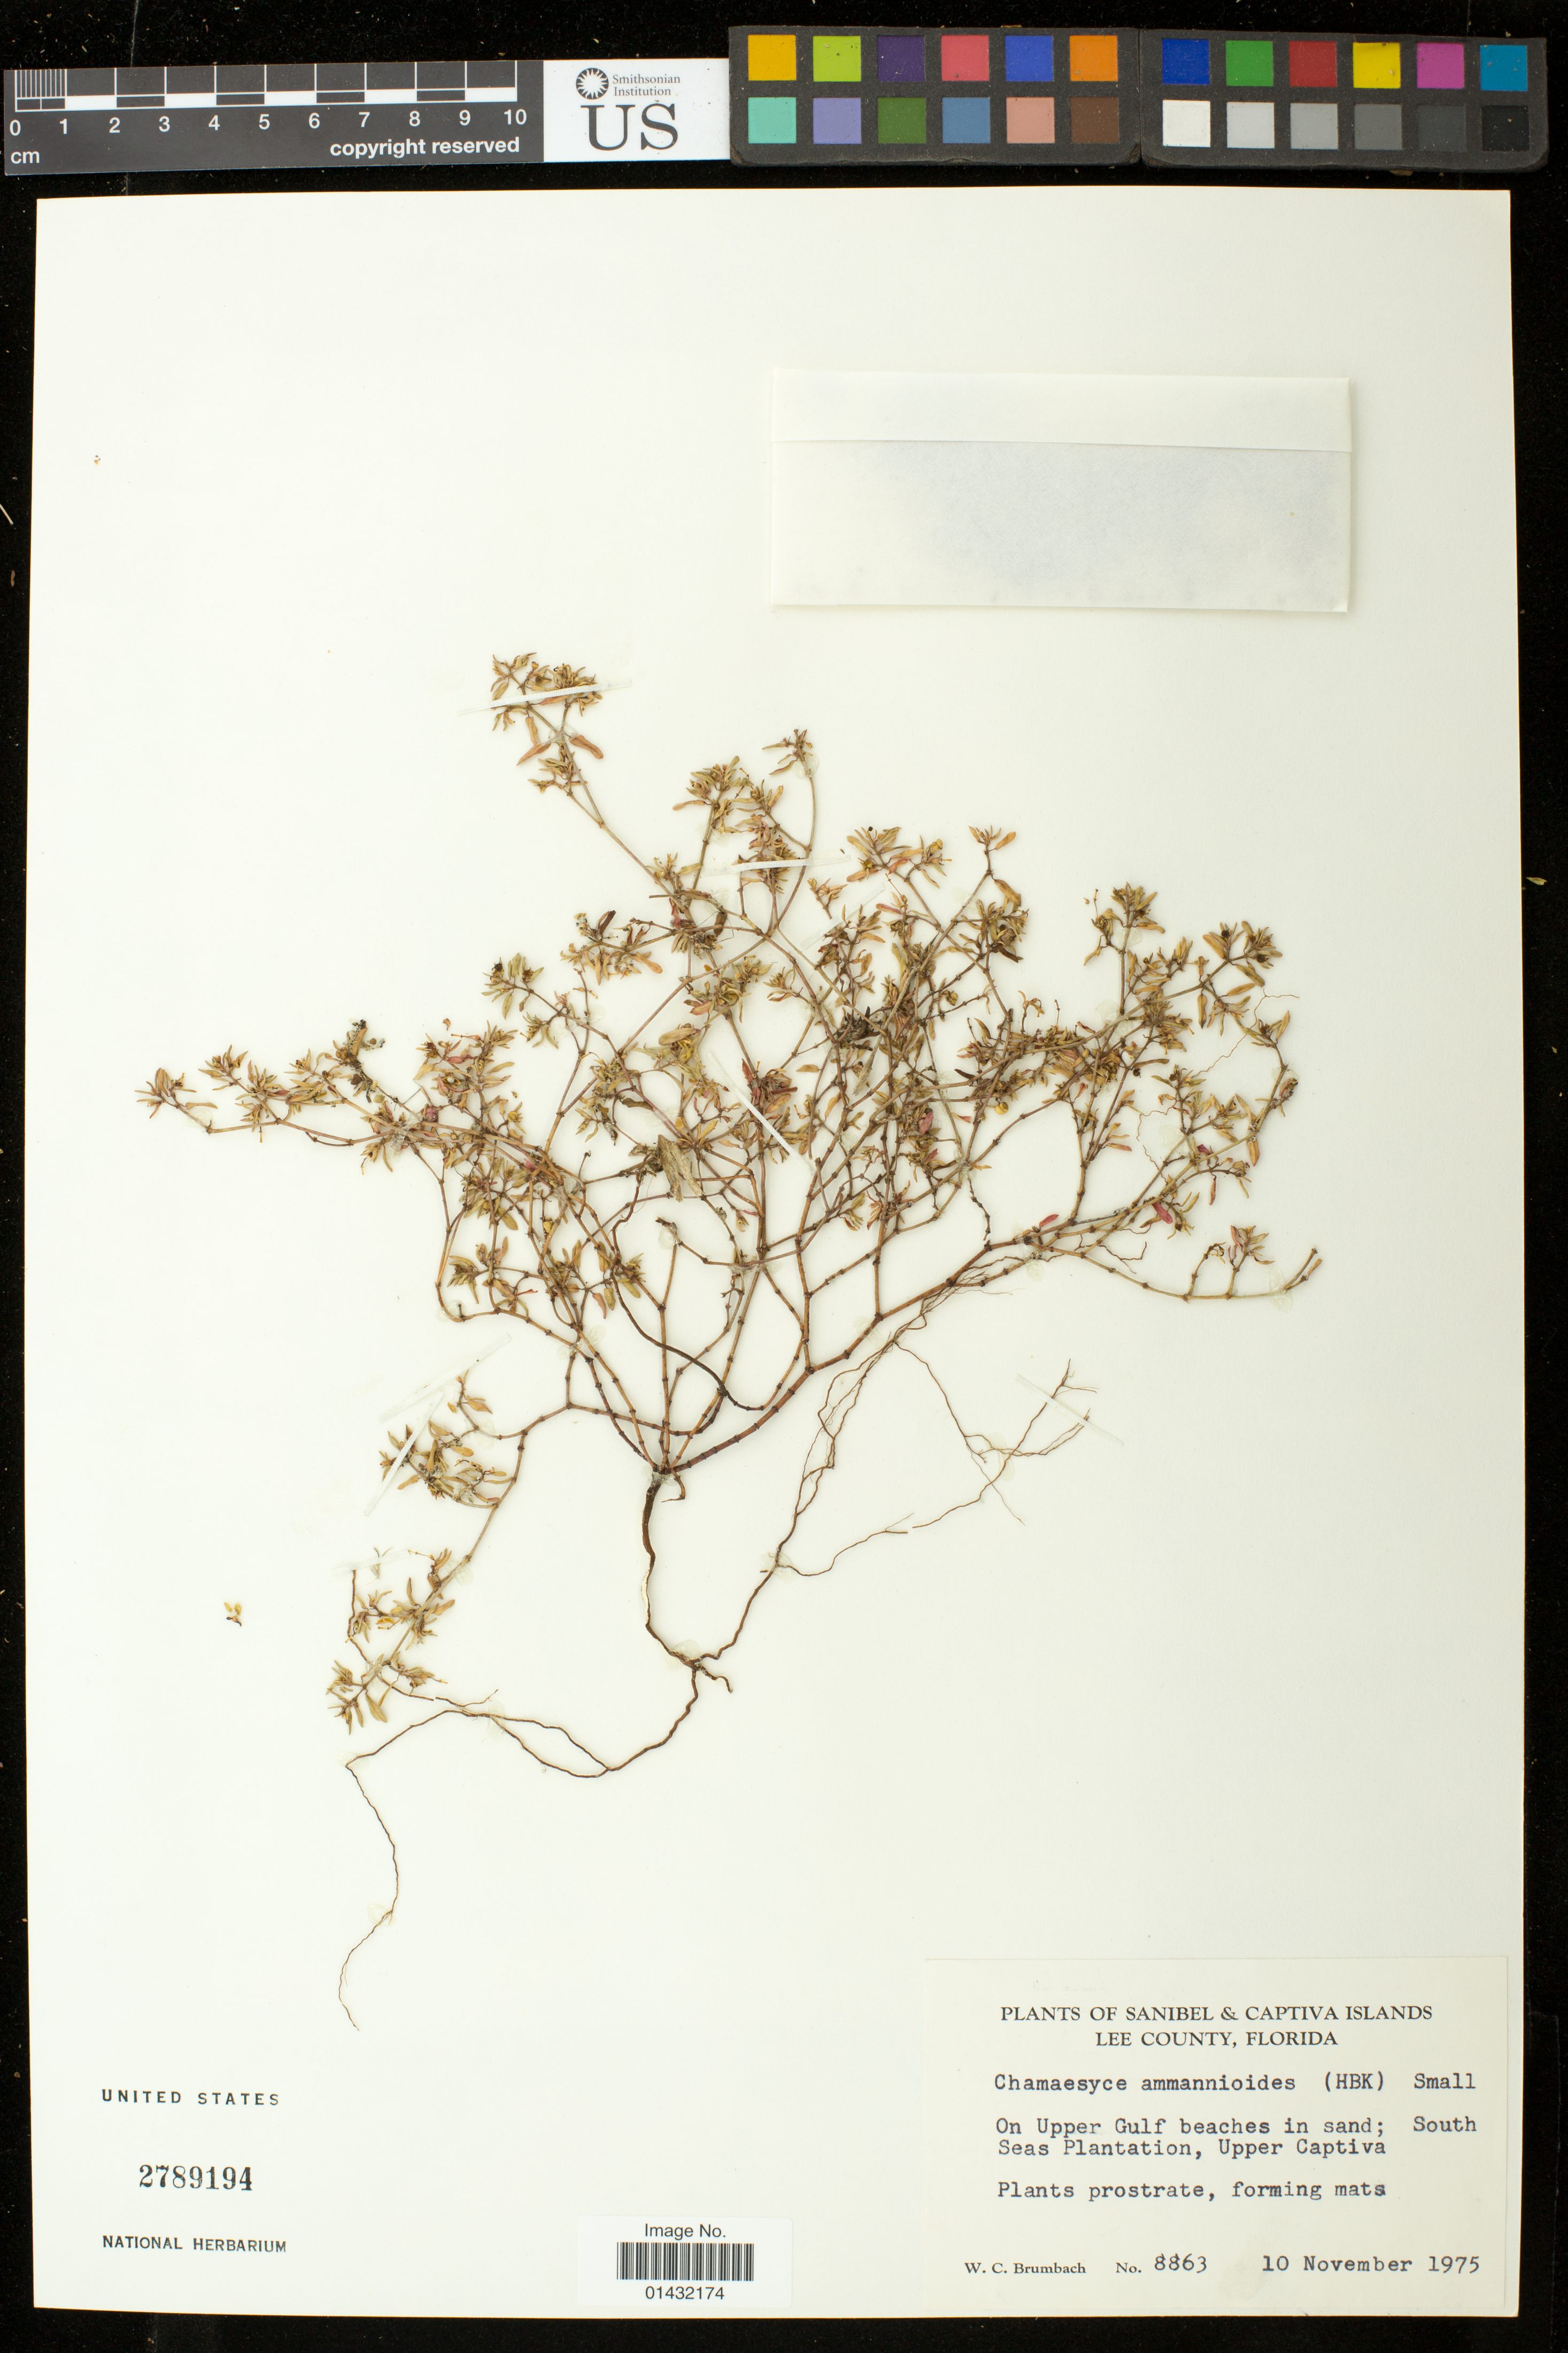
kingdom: Plantae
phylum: Tracheophyta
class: Magnoliopsida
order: Malpighiales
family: Euphorbiaceae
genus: Euphorbia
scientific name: Euphorbia bombensis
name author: Jacq.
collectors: W. C. Brumbach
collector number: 8863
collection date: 1975-11-10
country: United States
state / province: Florida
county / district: Lee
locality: On Upper Gulf beaches in sand, South Seas Plantation, Upper Captiva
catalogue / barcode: US 2789194